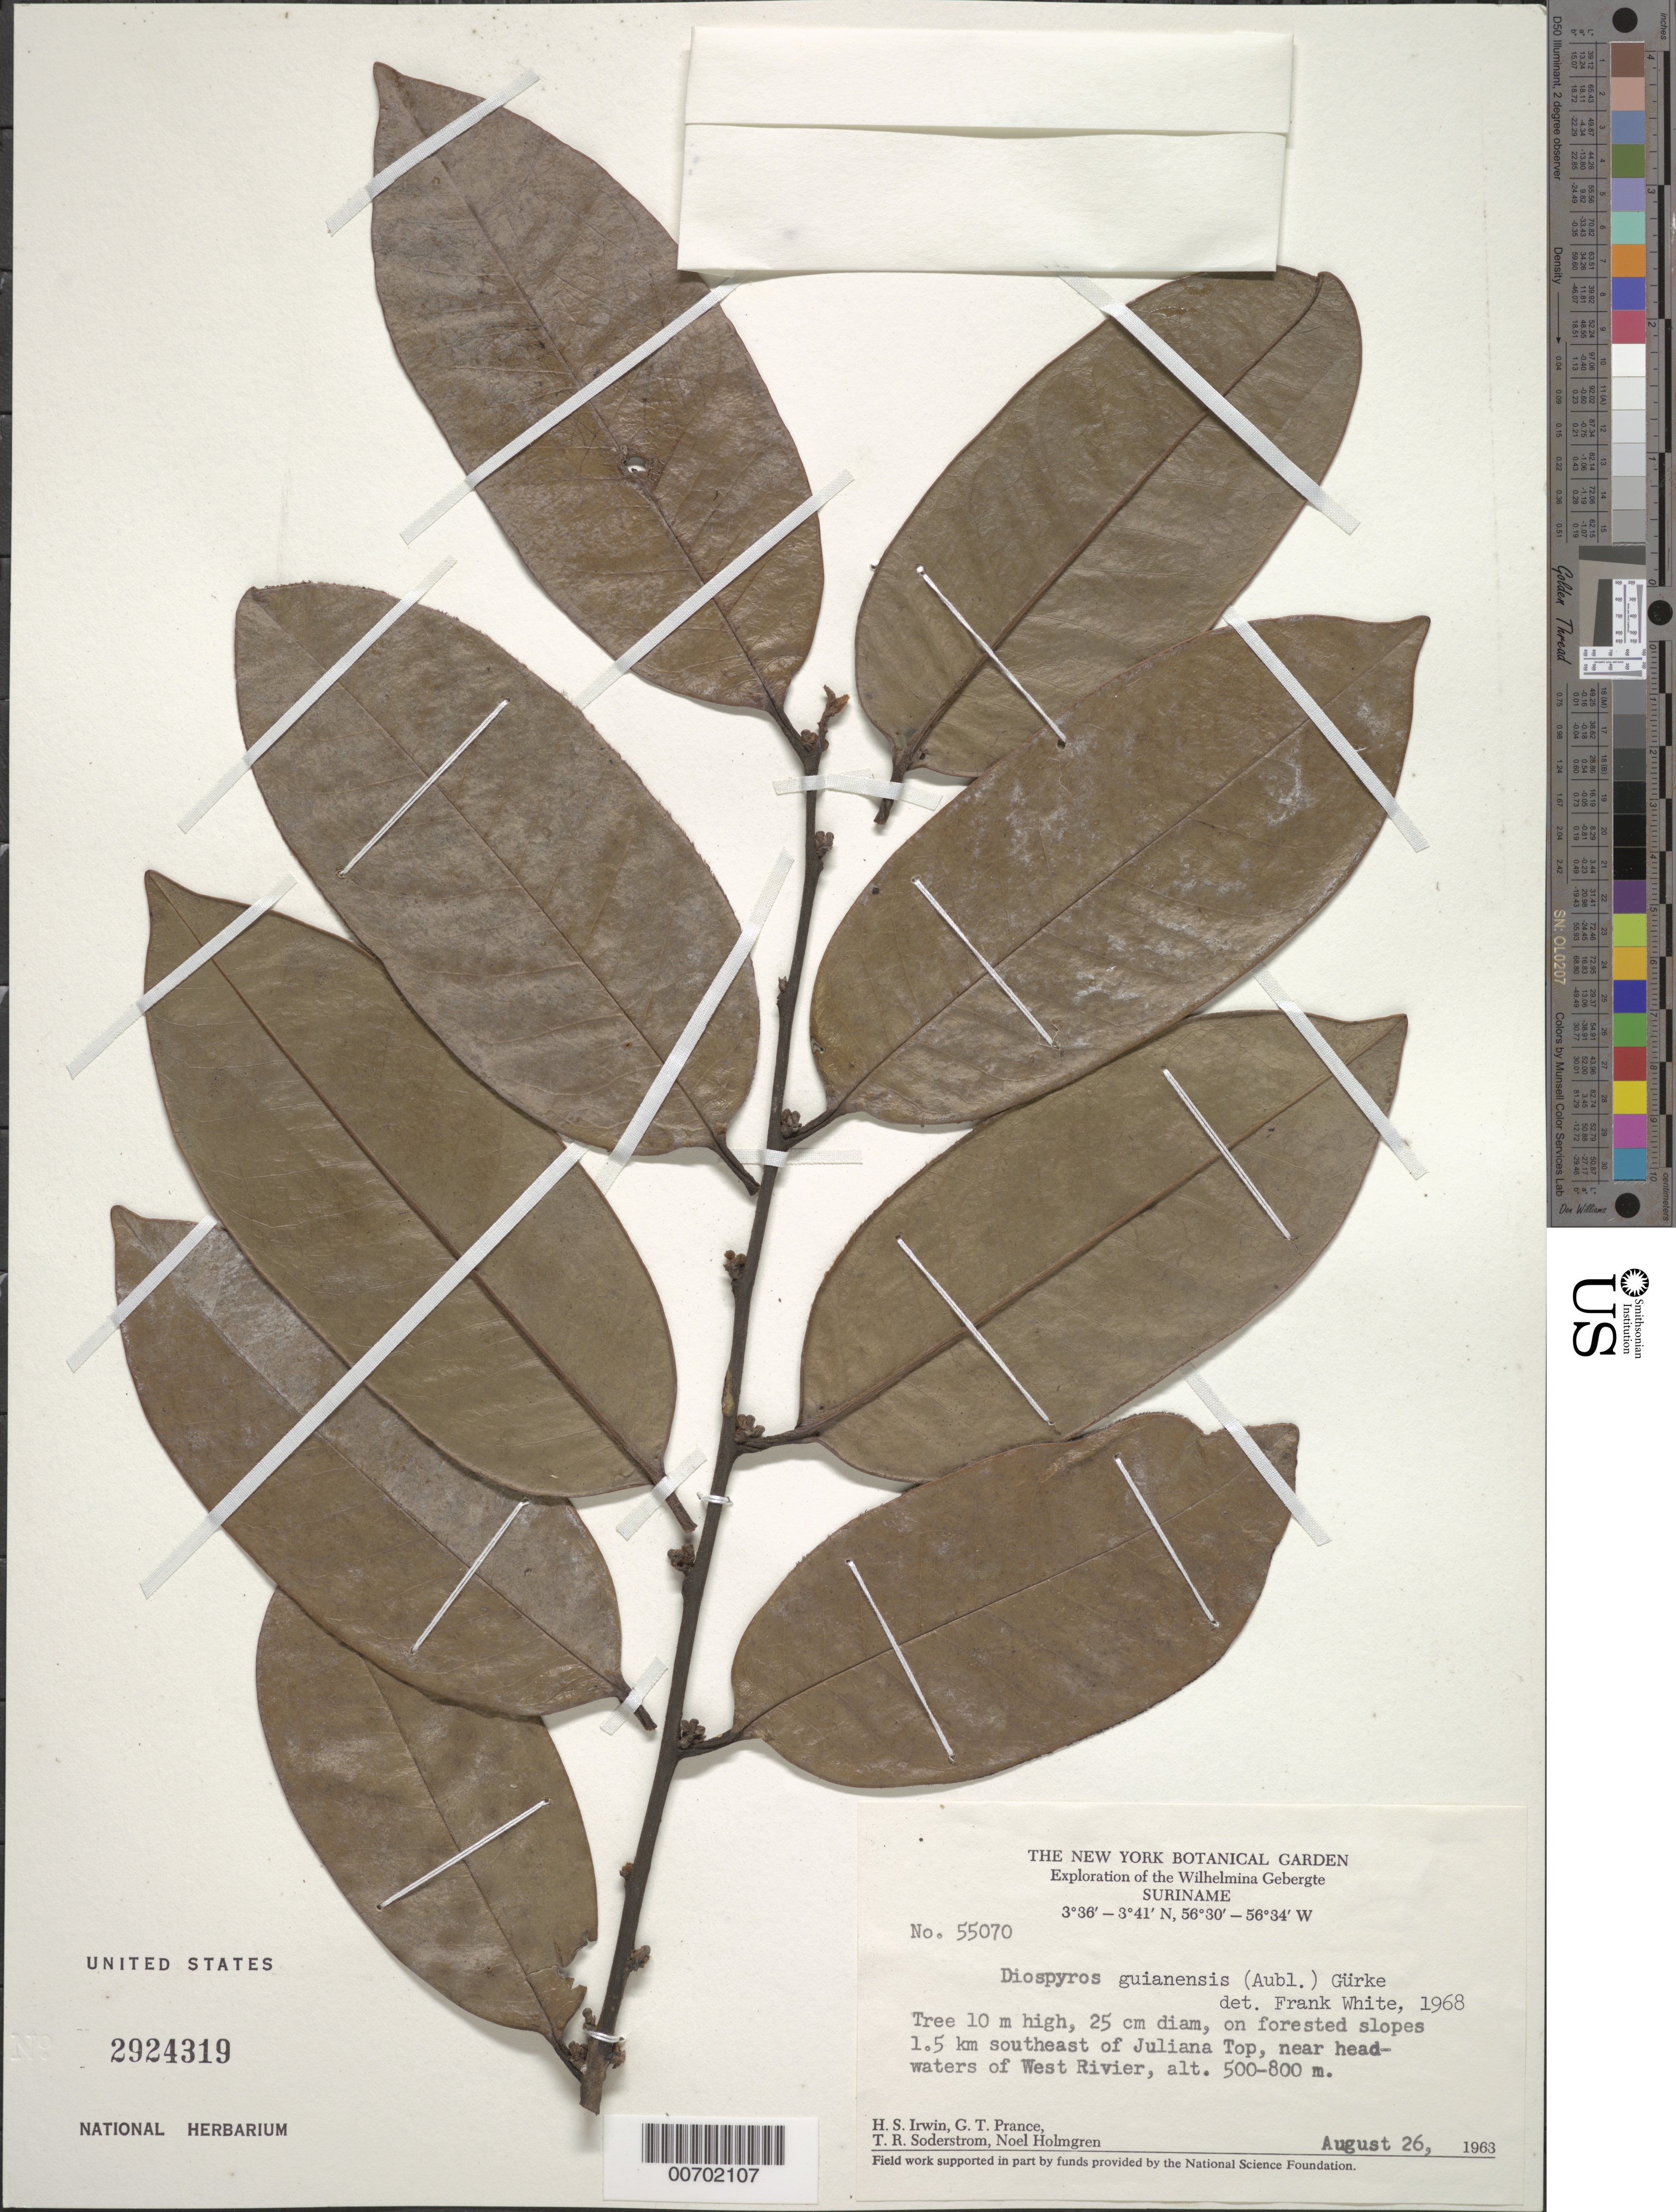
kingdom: Plantae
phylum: Tracheophyta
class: Magnoliopsida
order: Ericales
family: Ebenaceae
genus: Diospyros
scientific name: Diospyros guianensis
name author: (Aubl.) Gürke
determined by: White, F.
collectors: H. Irwin, G. T. Prance, T. R. Soderstrom & N. H. Holmgren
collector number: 55070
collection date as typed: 26-Aug-63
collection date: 1963-08-26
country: Suriname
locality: Juliana Top, 1.5 km SE of, near headwaters of West River, Wilhelmina Gebergte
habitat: Forested slopes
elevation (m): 500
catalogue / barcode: US 2924319